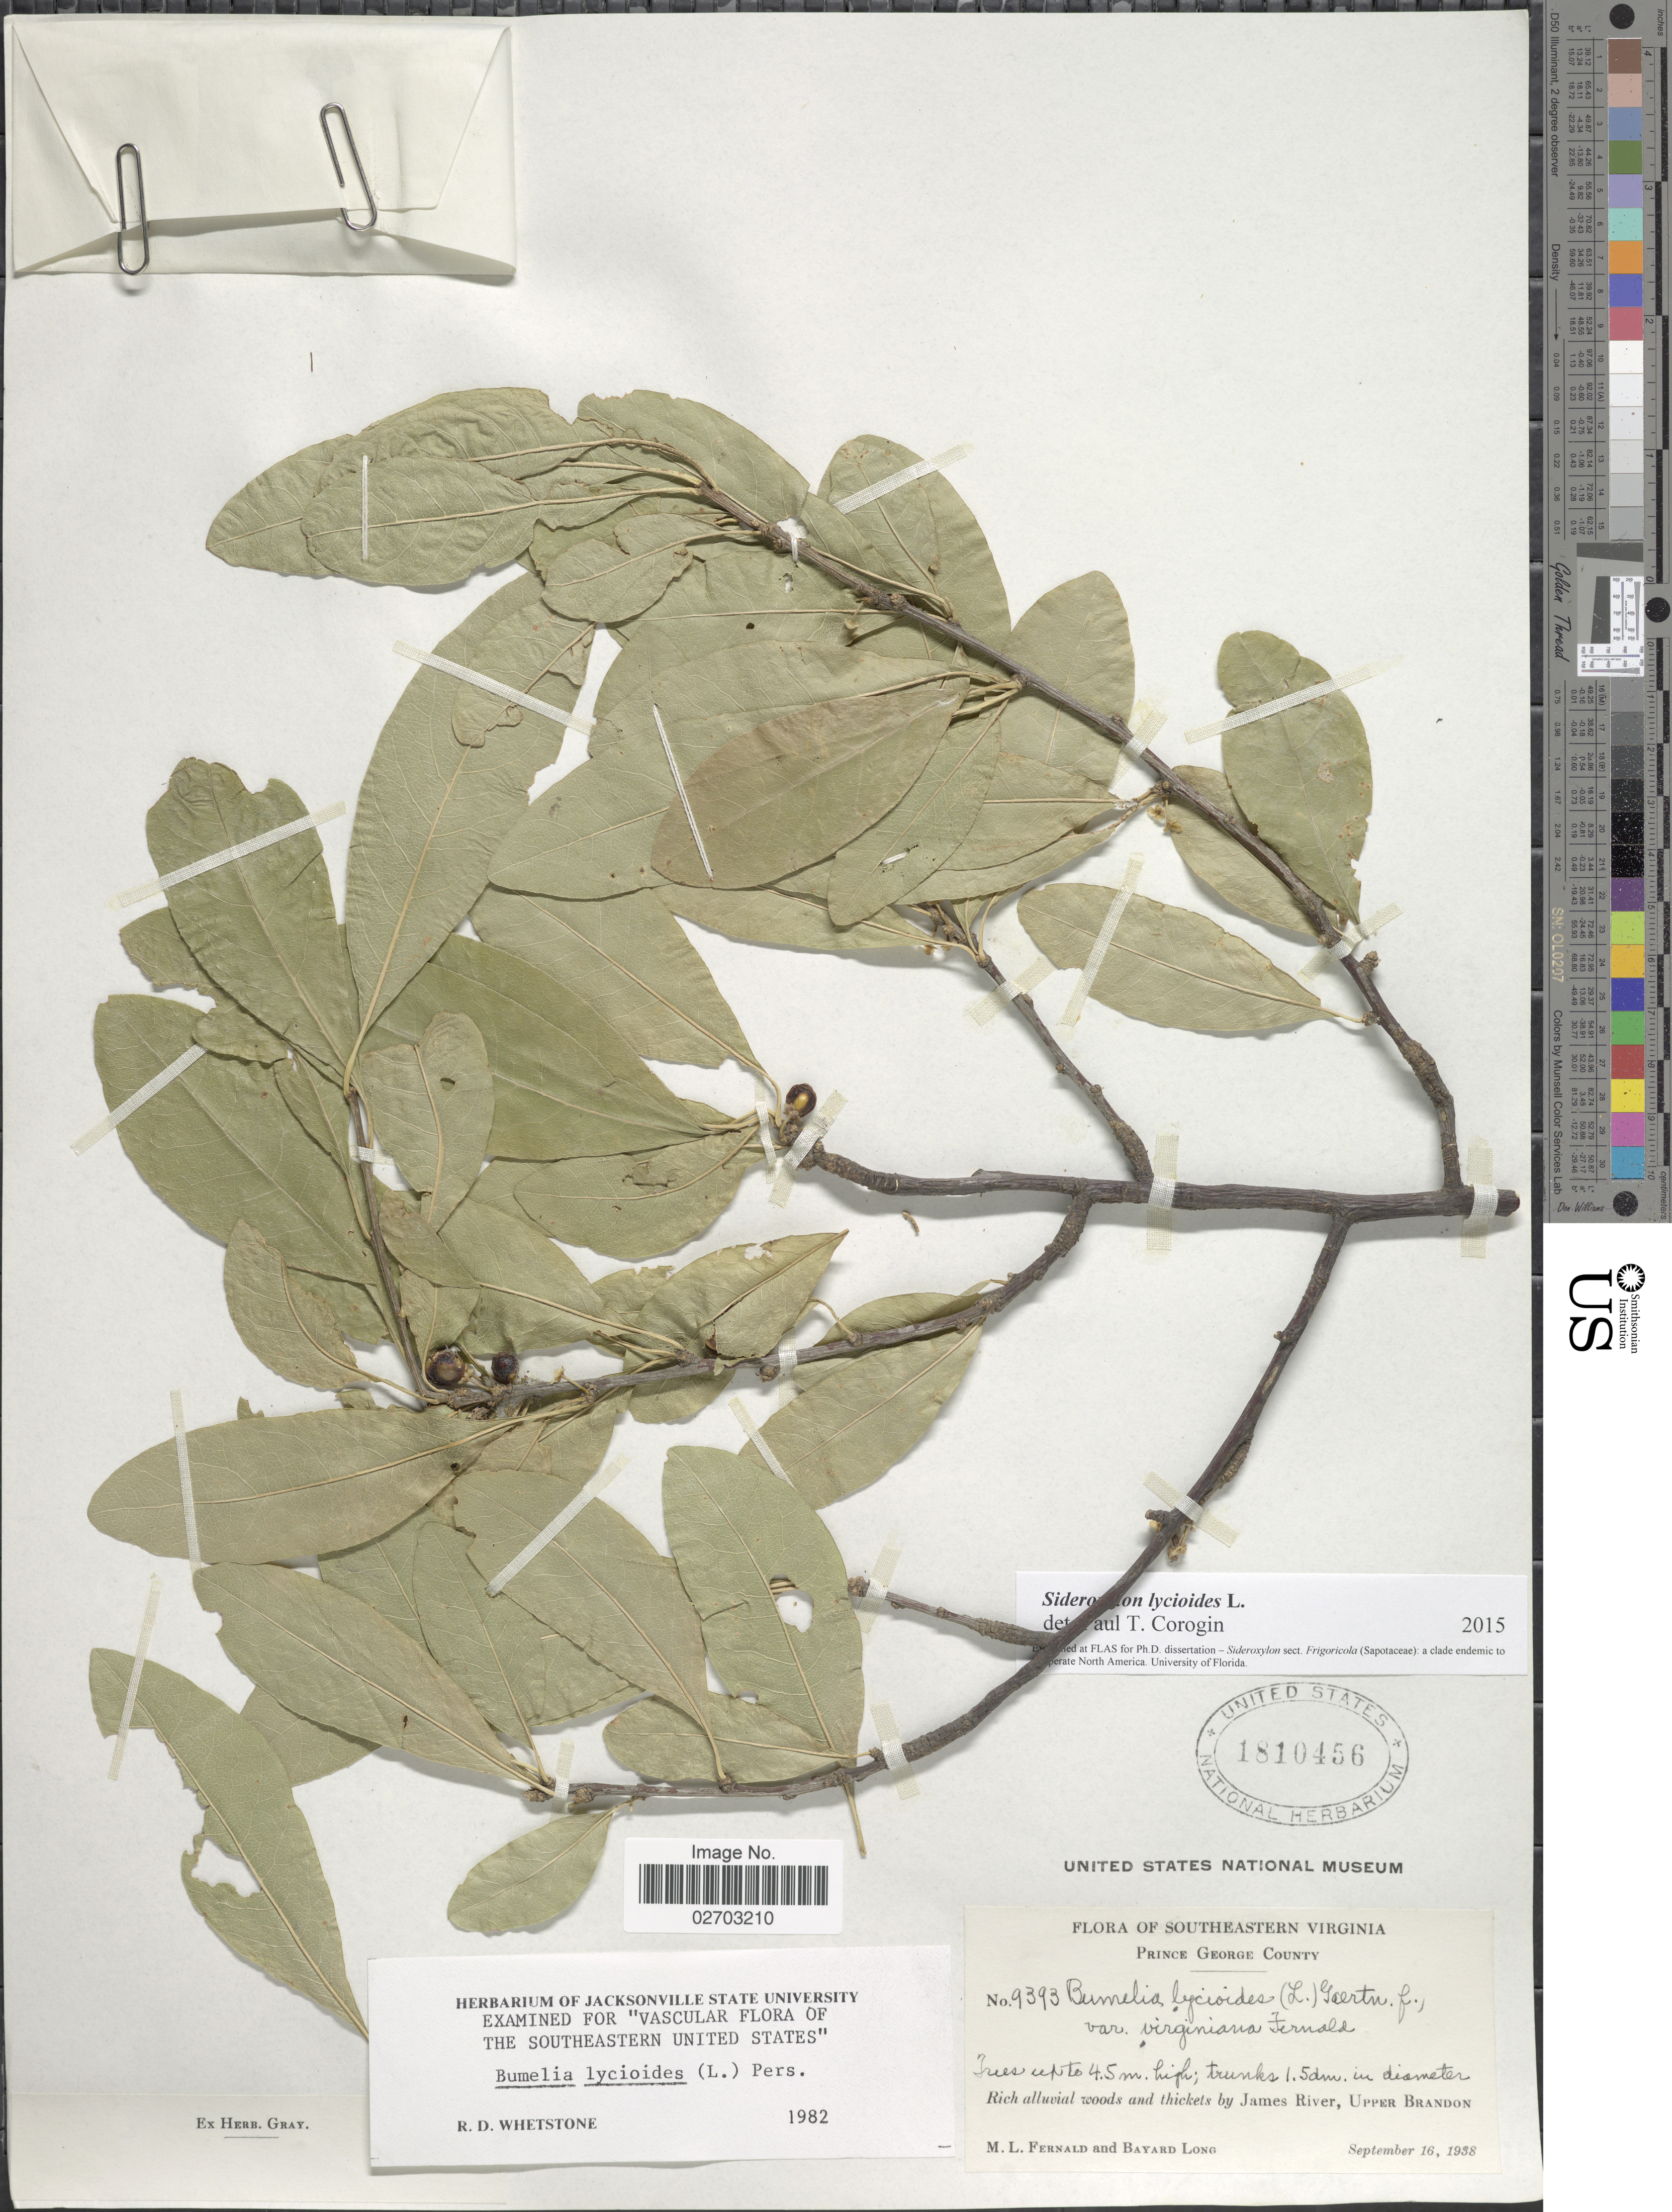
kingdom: Plantae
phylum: Tracheophyta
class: Magnoliopsida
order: Ericales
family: Sapotaceae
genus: Sideroxylon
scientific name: Sideroxylon lycioides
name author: L.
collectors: M. L. Fernald & B. Long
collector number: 9393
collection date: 1938-09-16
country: United States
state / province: Virginia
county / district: Prince George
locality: Southeastern Virginia, Prince George County, by James River, Upper Brandon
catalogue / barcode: US 1810456